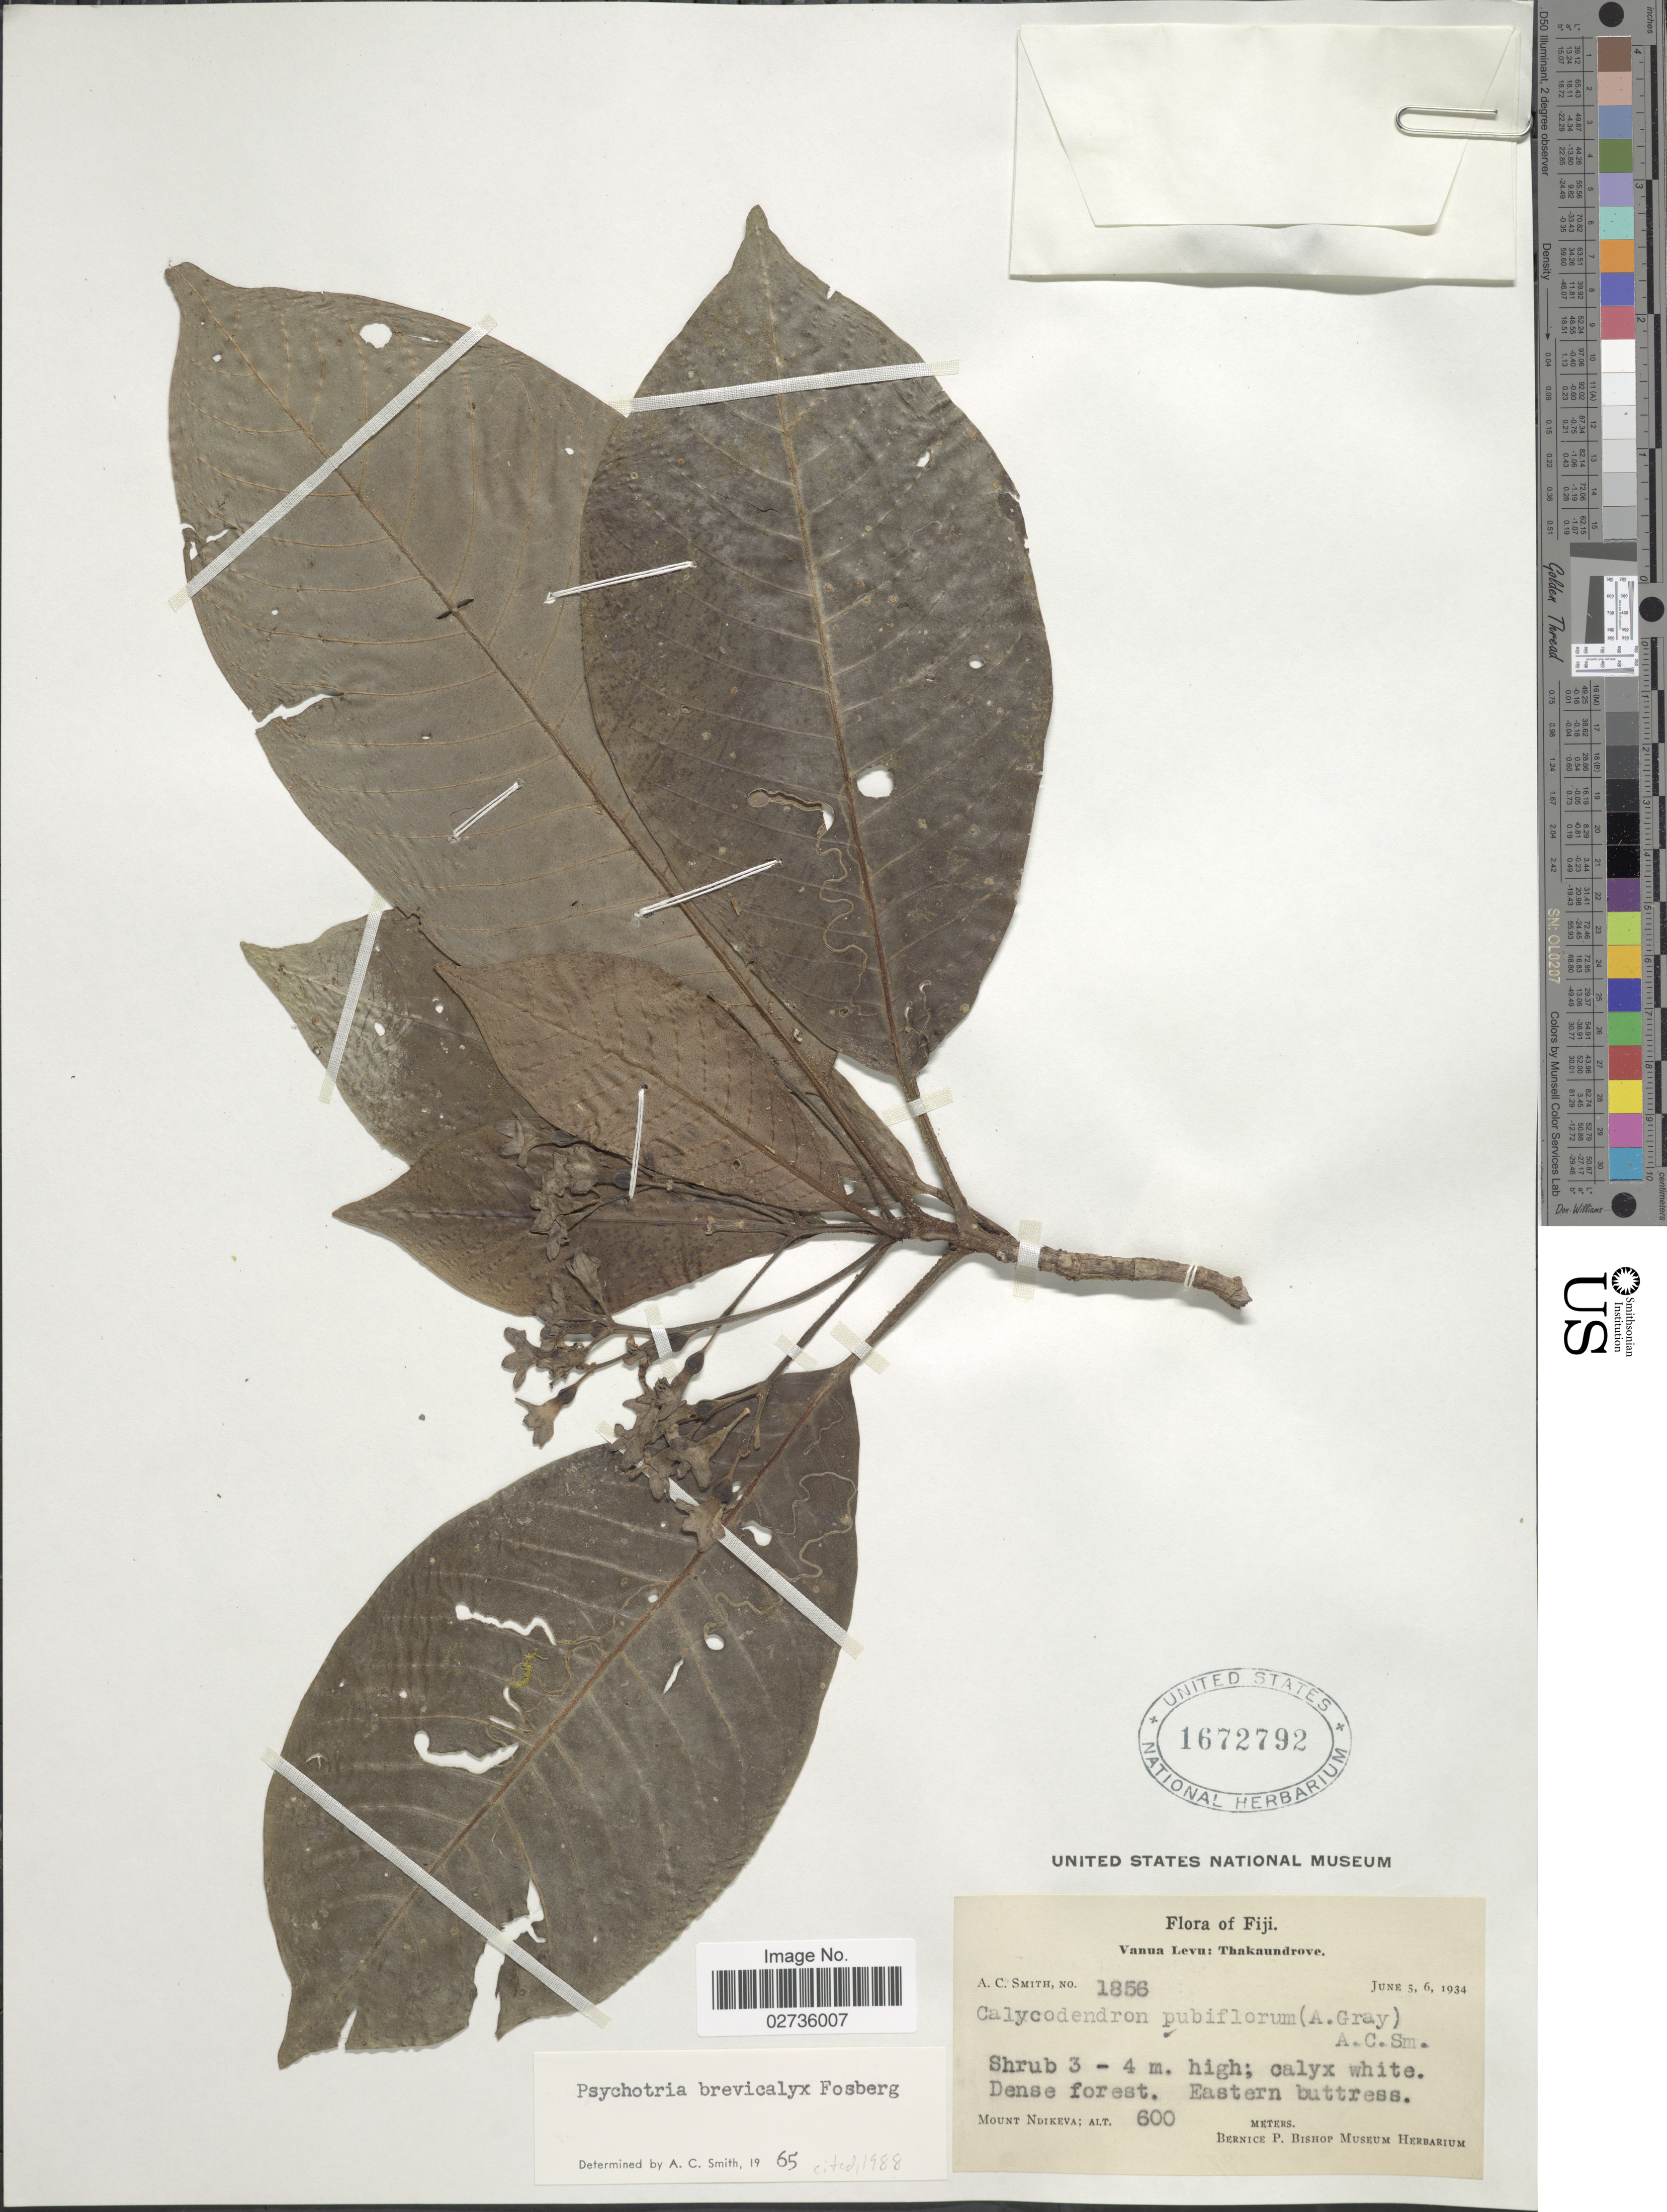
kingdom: Plantae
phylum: Tracheophyta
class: Magnoliopsida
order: Gentianales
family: Rubiaceae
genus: Psychotria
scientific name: Psychotria brevicalyx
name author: Fosberg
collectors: A. C. Smith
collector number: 1856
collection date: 1934-06-05/1934-06-06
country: Fiji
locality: Vanua Levu: Thakaundrove. Dense forest. Eastern buttress. Mount Ndikeva.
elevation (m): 600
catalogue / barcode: US 1972792